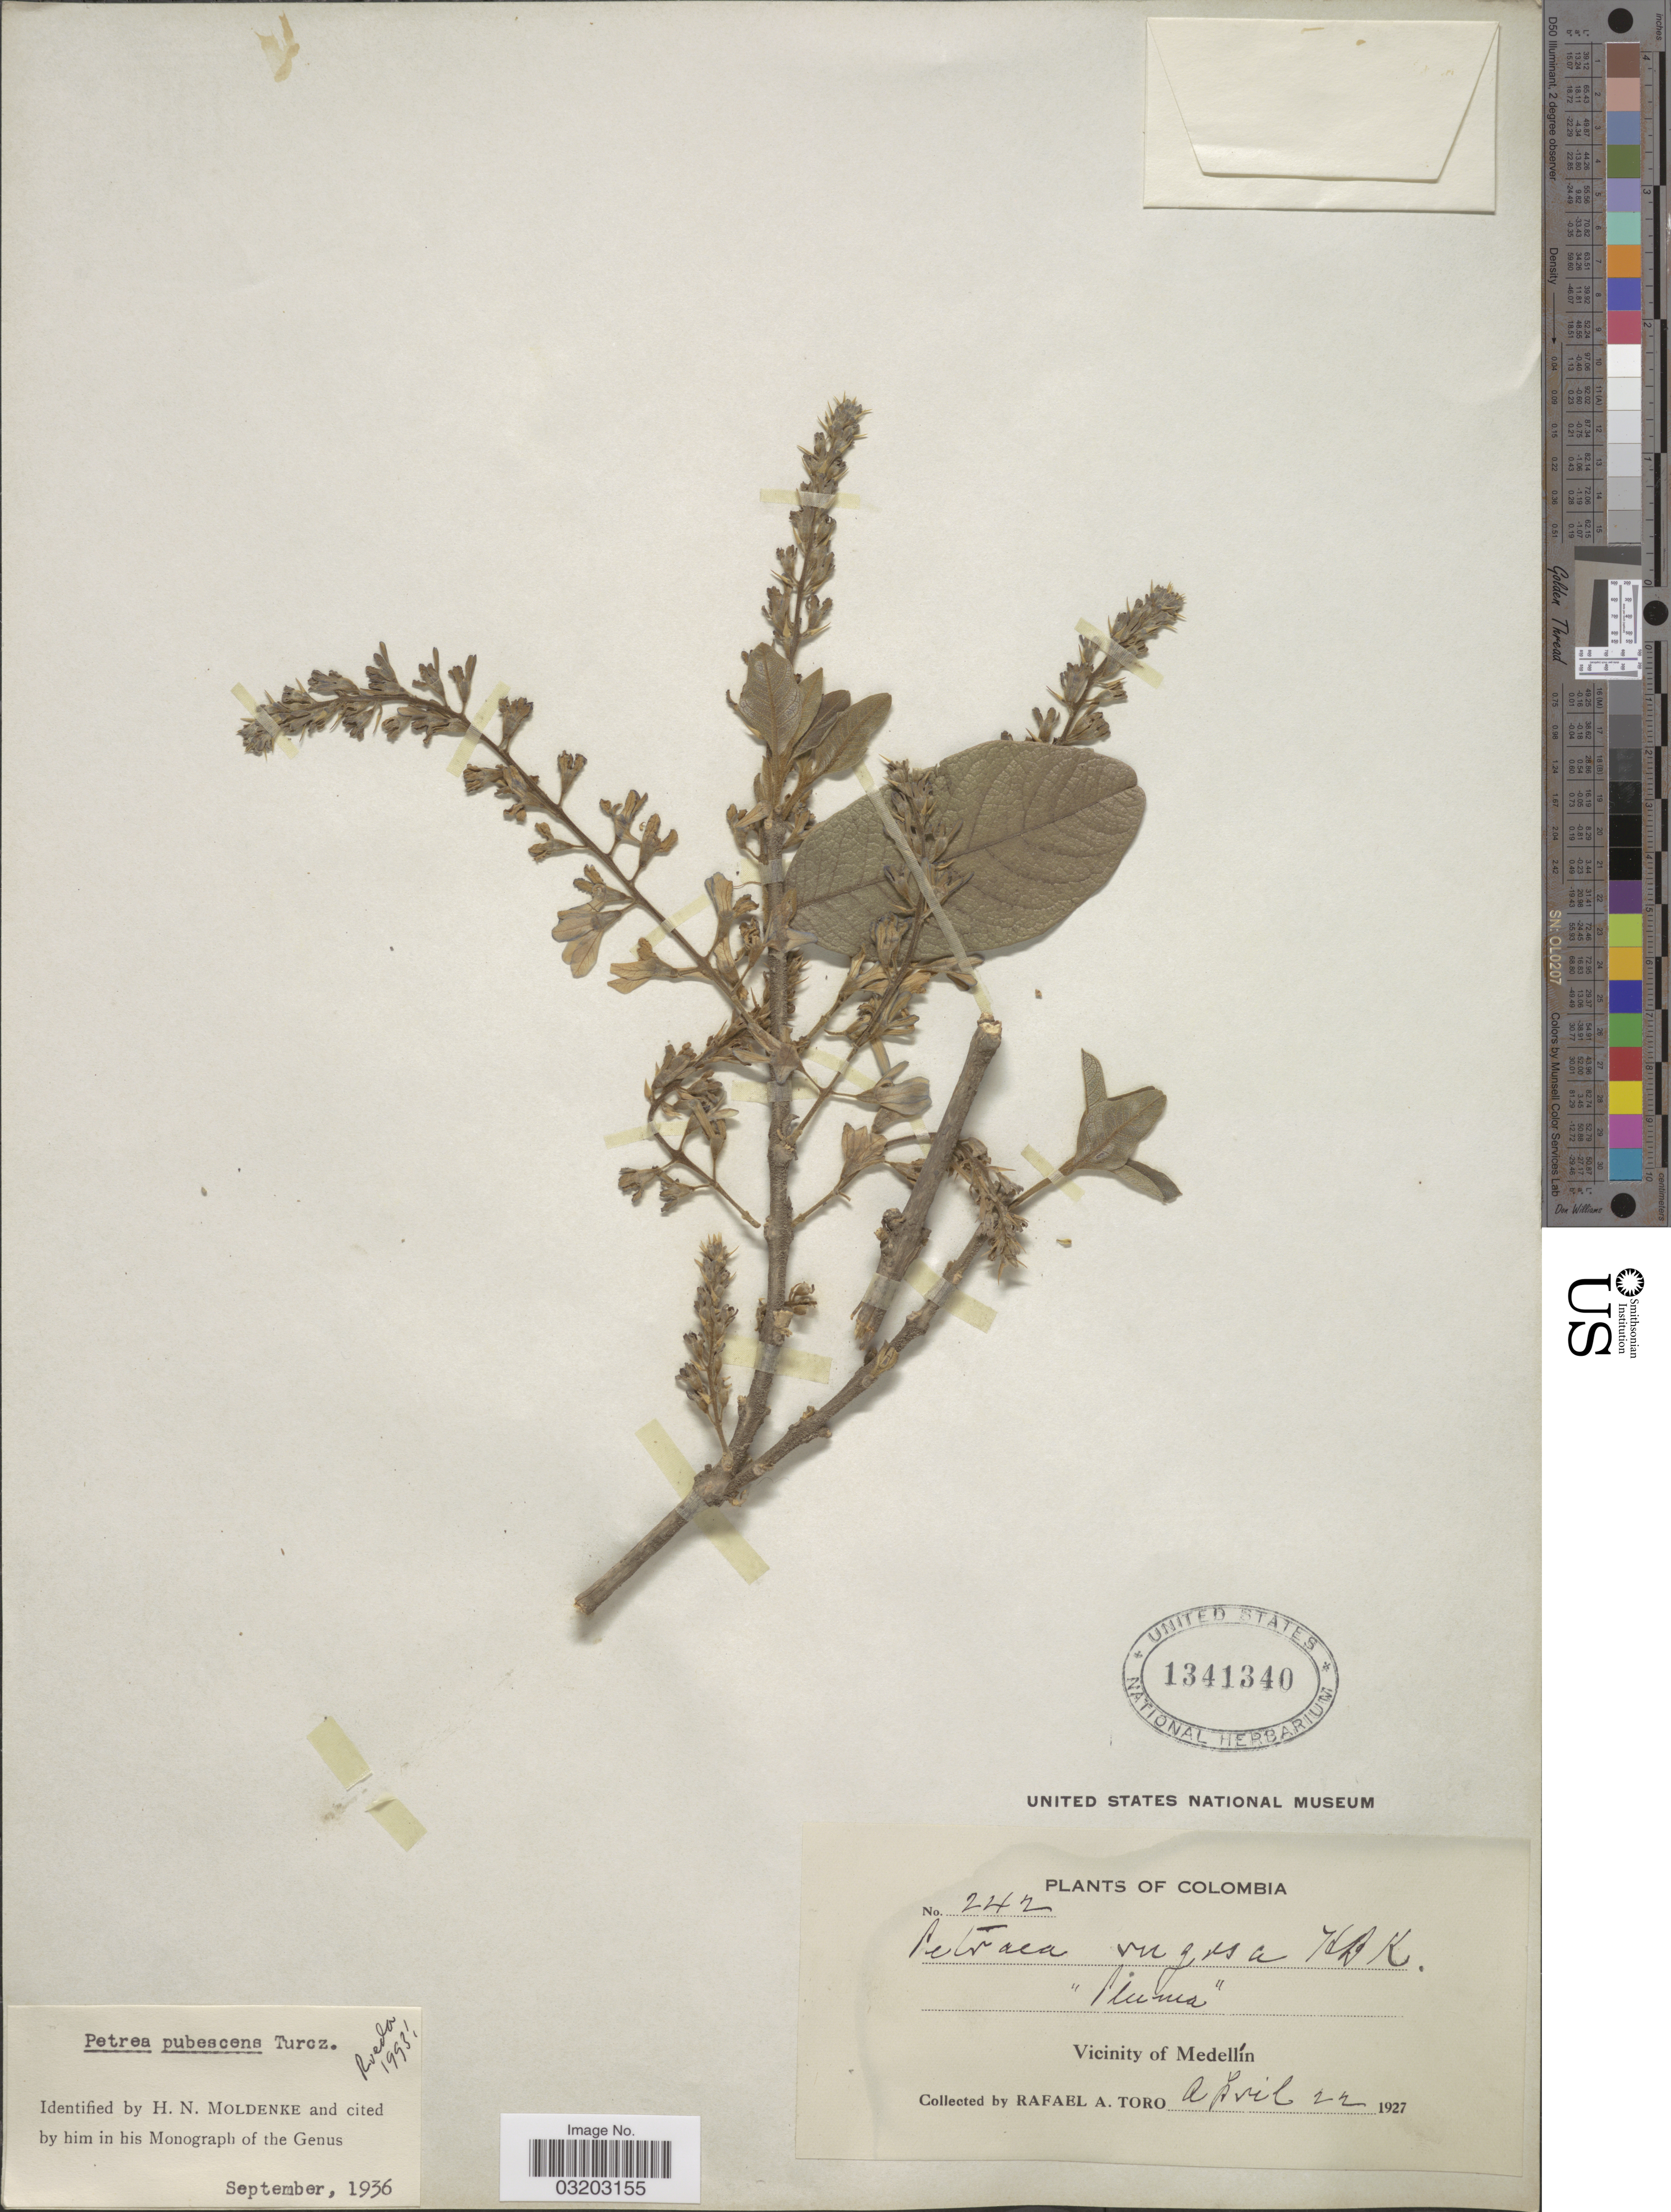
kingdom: Plantae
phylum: Tracheophyta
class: Magnoliopsida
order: Lamiales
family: Verbenaceae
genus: Petrea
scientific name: Petrea pubescens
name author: Turcz.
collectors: R. A. Toro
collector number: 242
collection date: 1927-04-22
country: Colombia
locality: Vicinity of Medellín.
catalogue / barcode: US 1341340